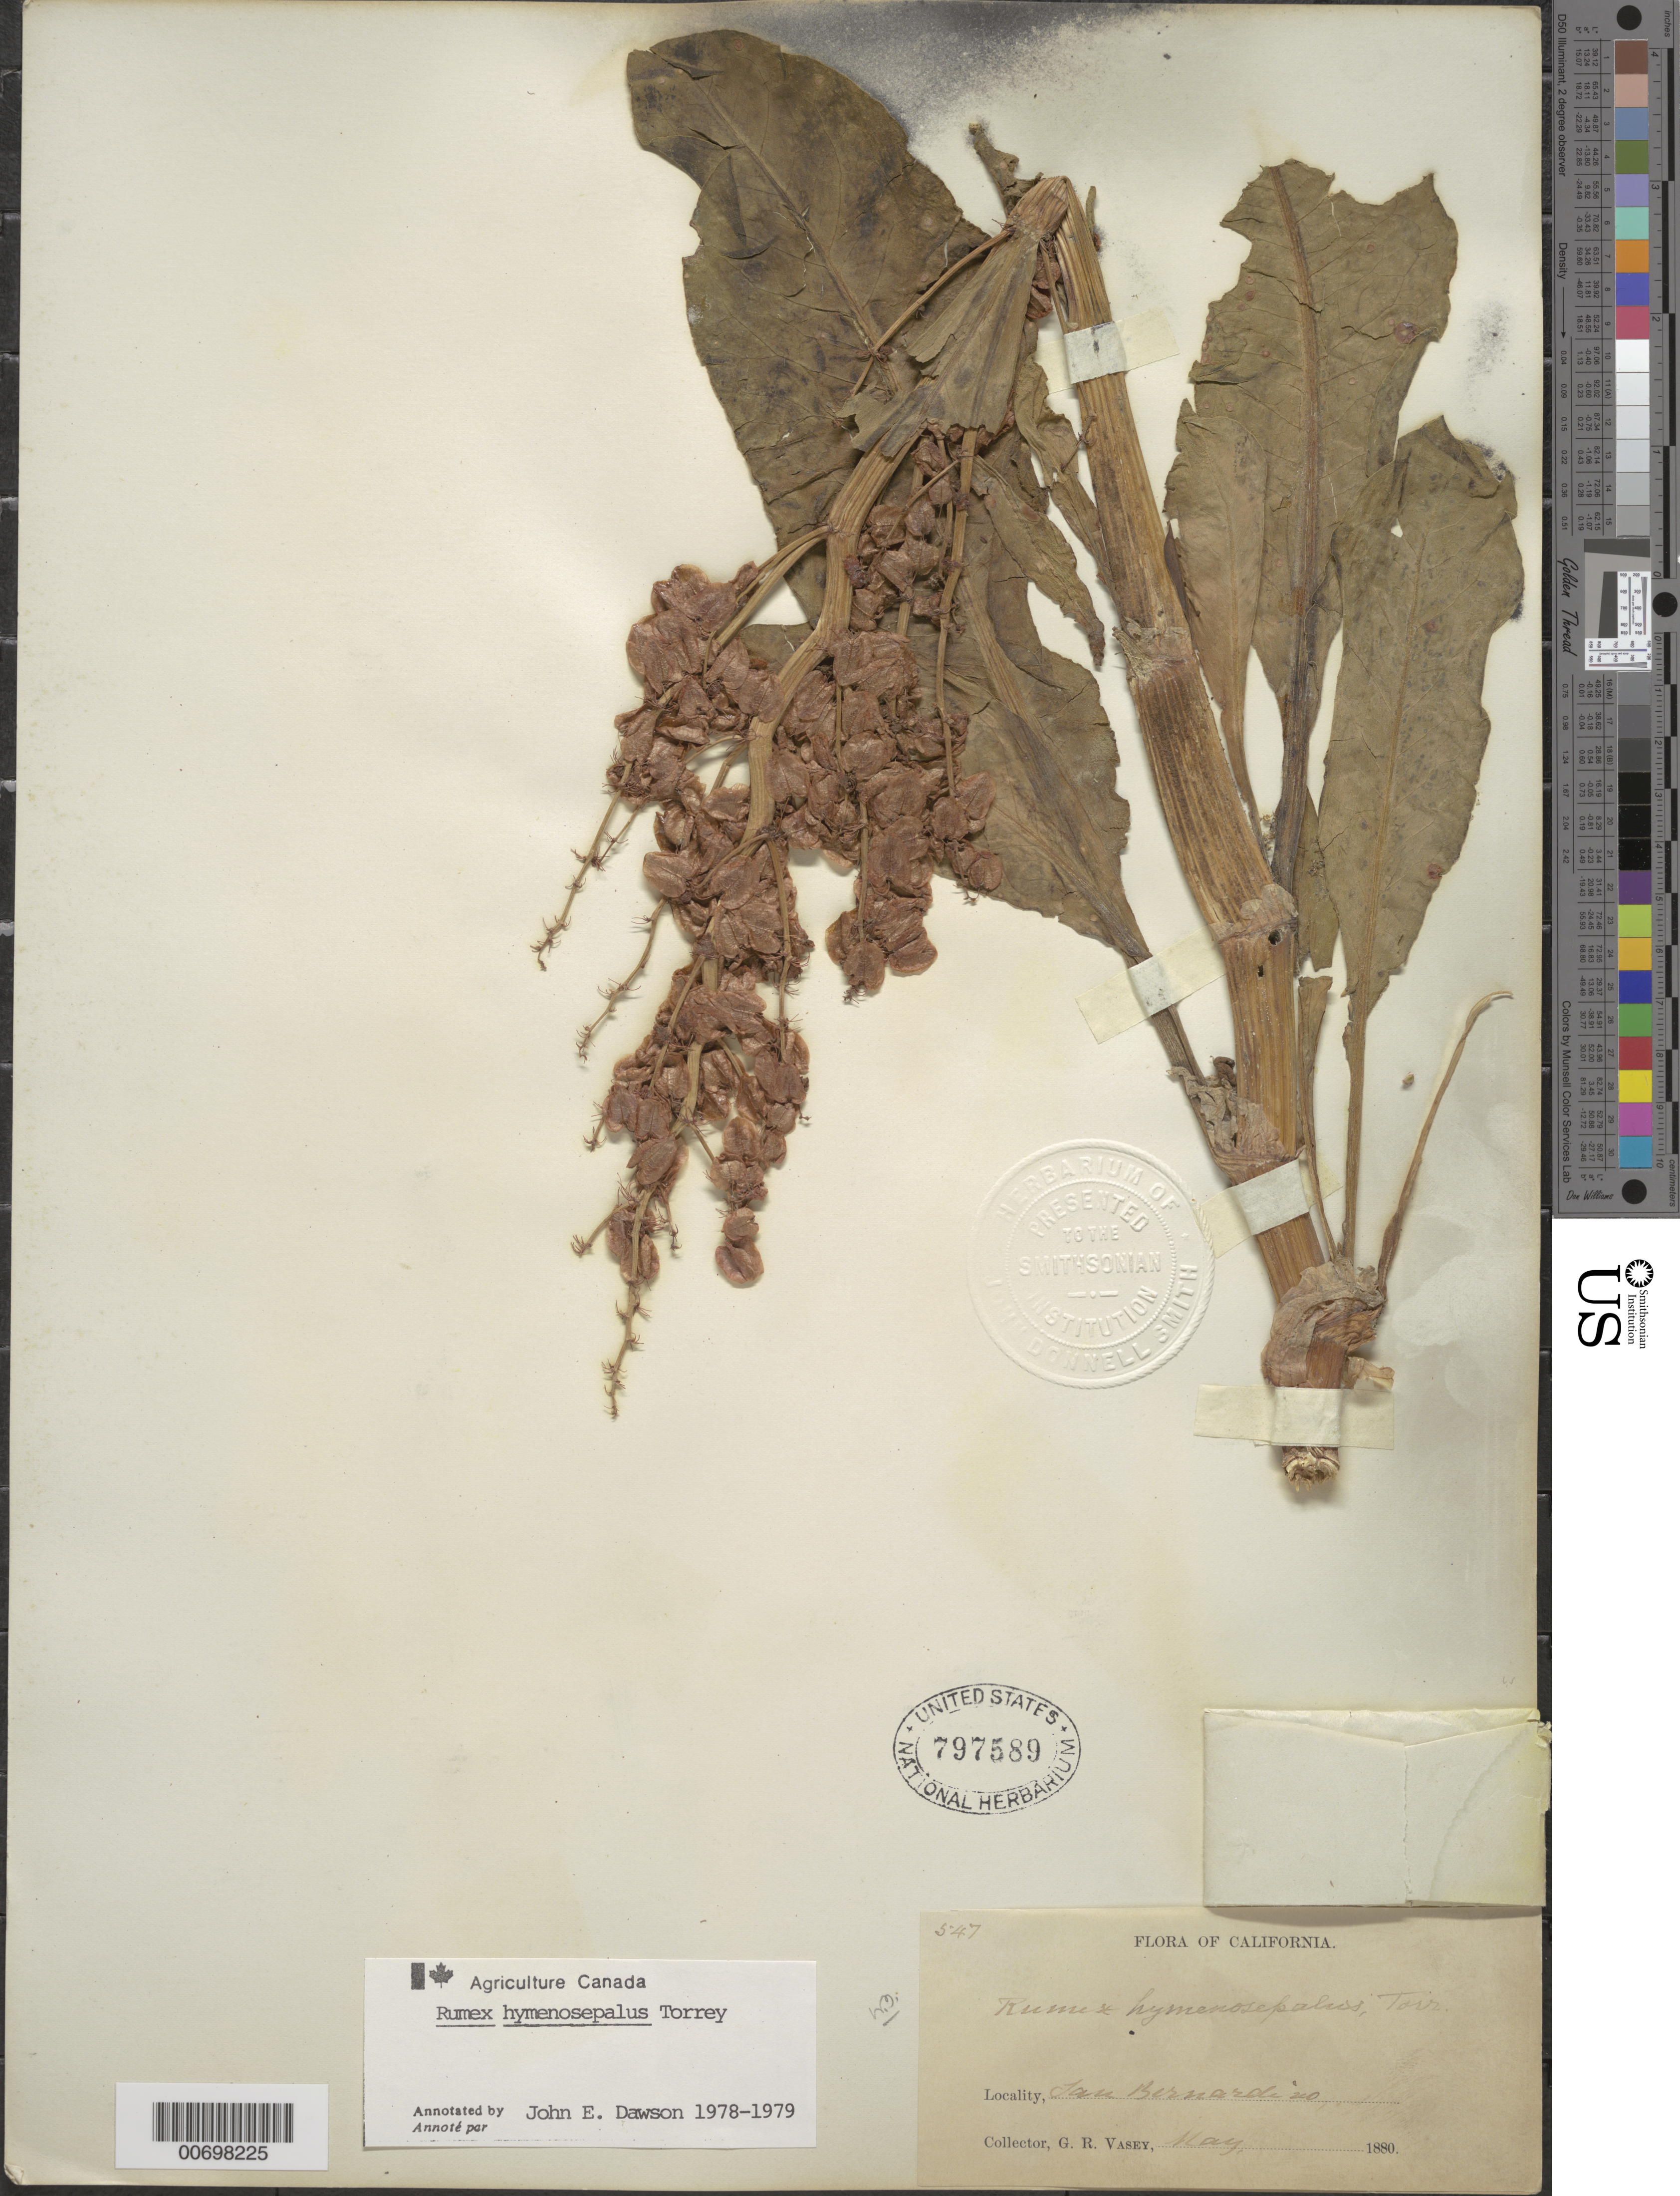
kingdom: Plantae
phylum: Tracheophyta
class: Magnoliopsida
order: Caryophyllales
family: Polygonaceae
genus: Rumex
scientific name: Rumex hymenosepalus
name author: Torr.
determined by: Dawson, J. E.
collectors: G. R. Vasey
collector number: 547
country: United States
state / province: California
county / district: San Bernardino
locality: San Bernardino.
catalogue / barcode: US 797589